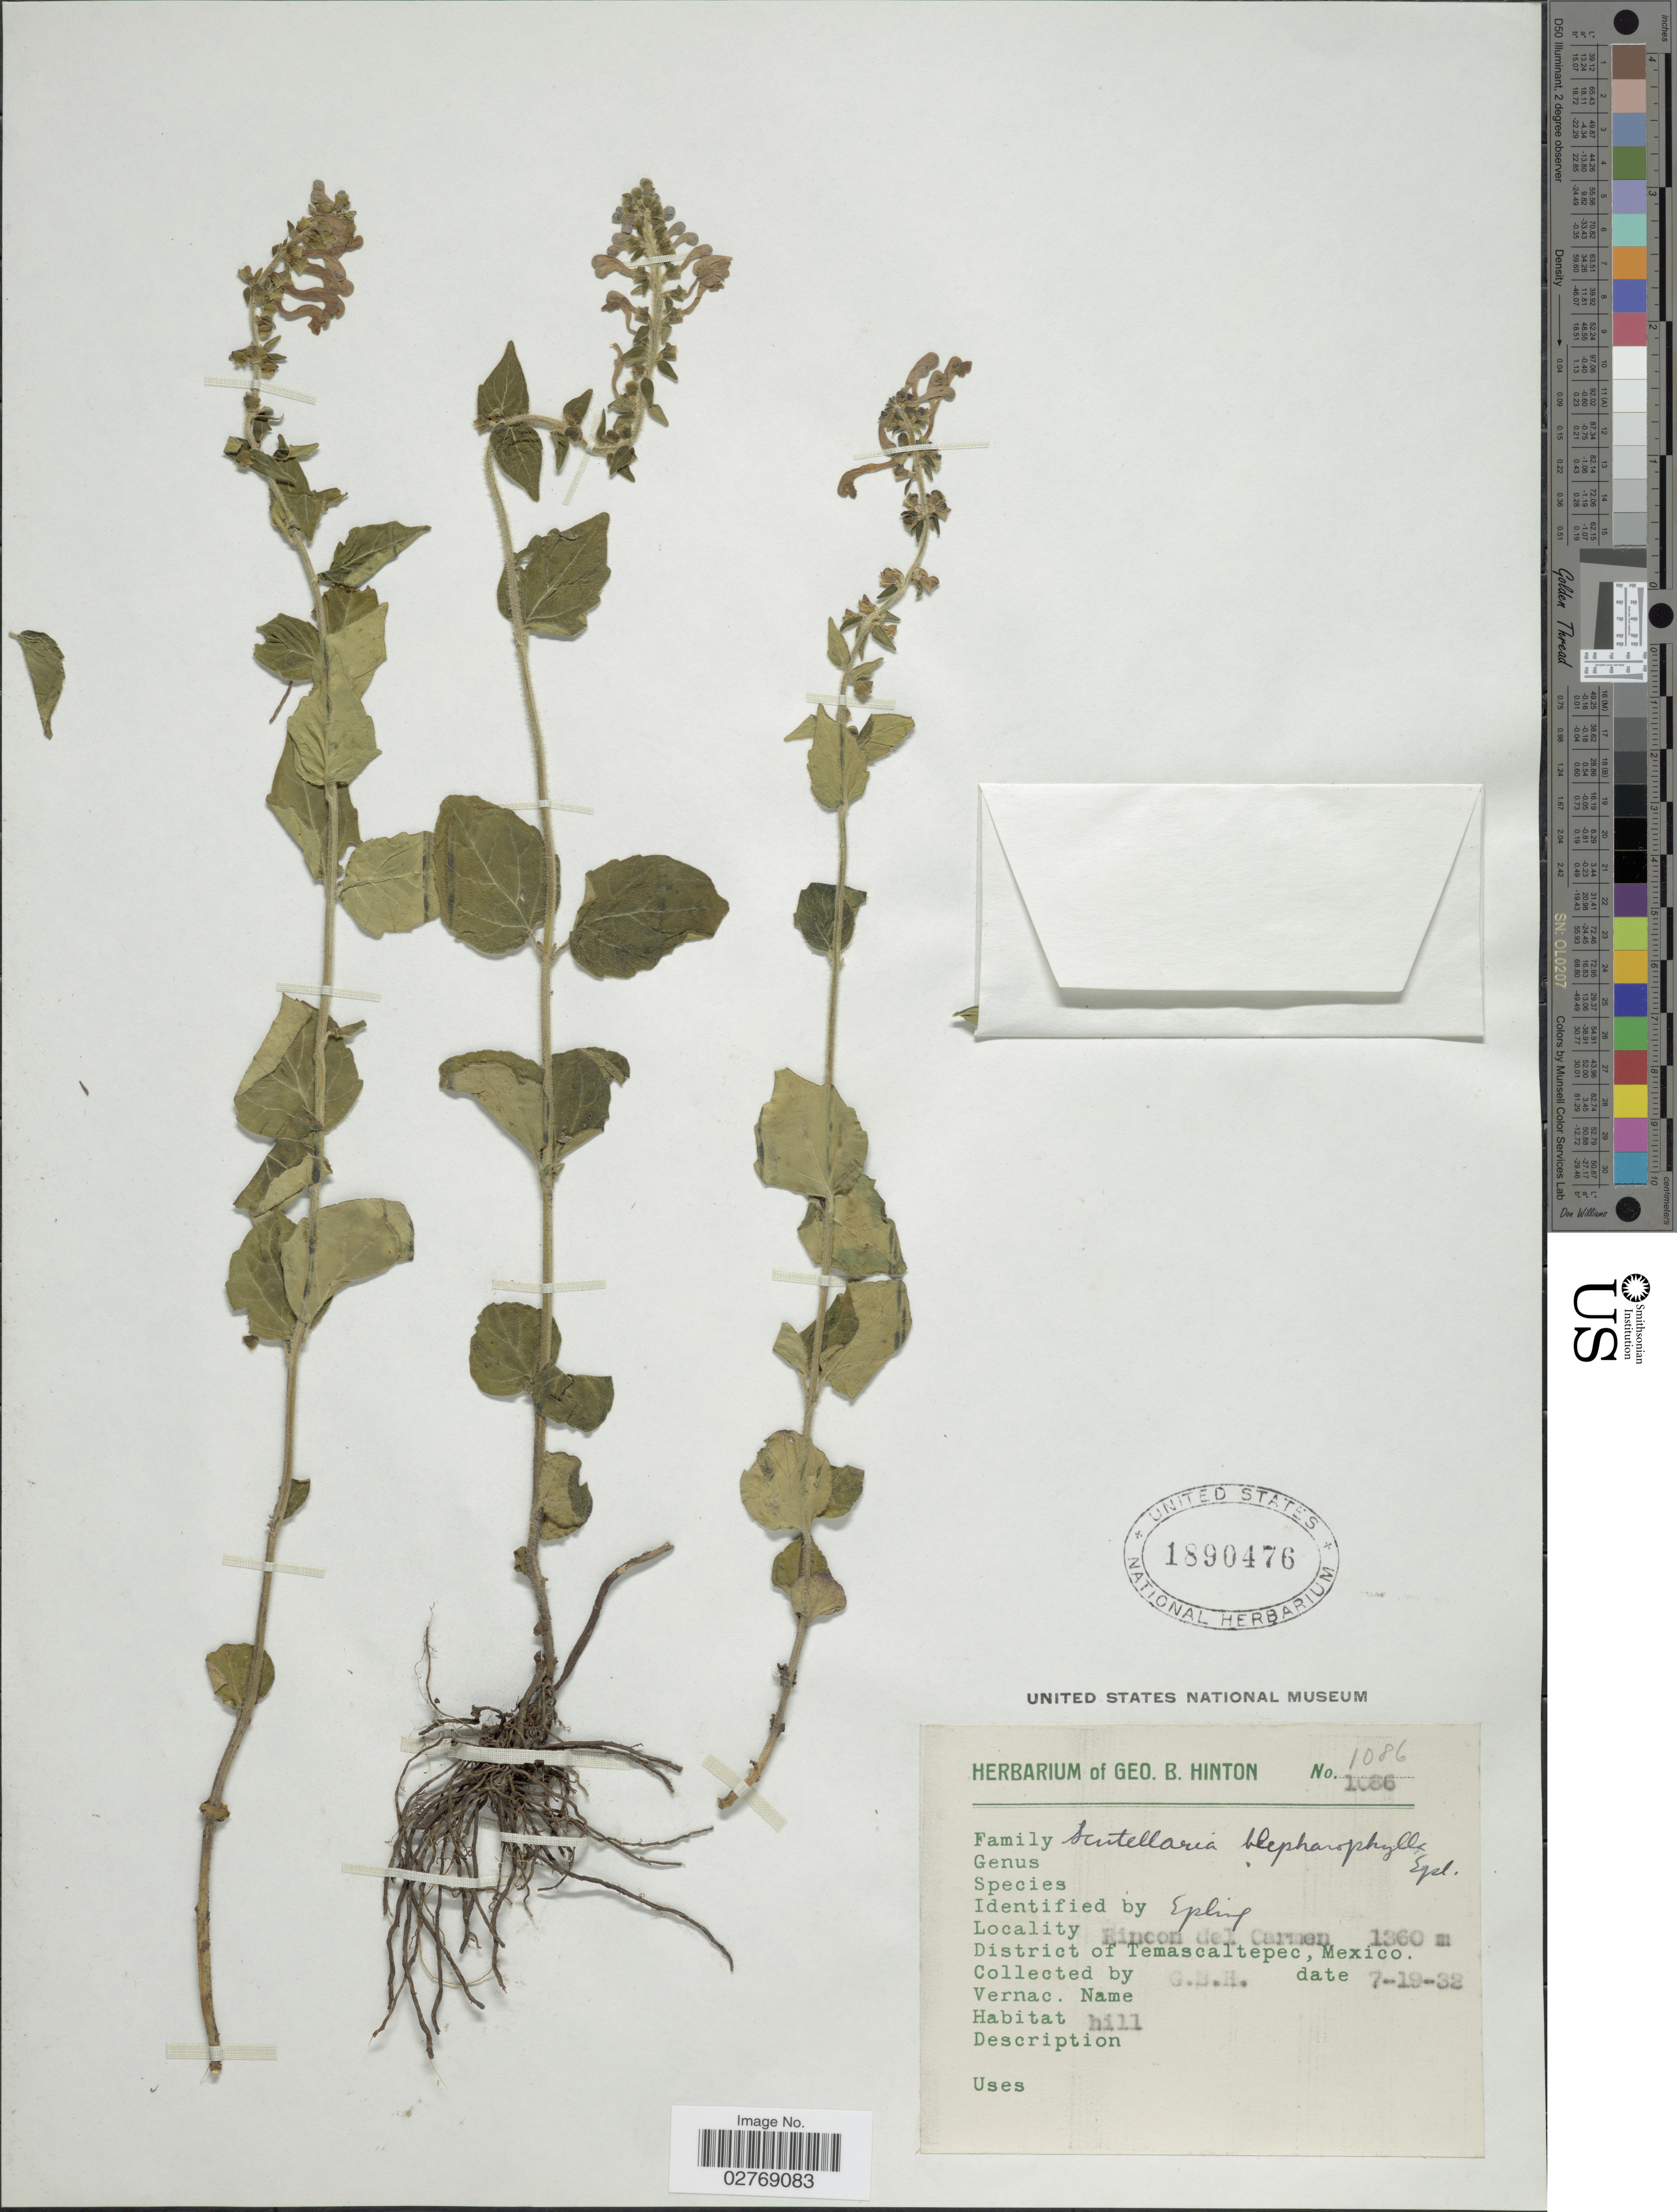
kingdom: Plantae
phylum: Tracheophyta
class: Magnoliopsida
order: Lamiales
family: Lamiaceae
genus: Scutellaria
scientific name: Scutellaria blepharophylla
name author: Epling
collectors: G. B. Hinton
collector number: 1086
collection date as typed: Transcribed d/m/y: 19/7/32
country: Mexico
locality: Rincon del Carmen, District of Temascaltepec.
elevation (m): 1360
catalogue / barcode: US 1890476